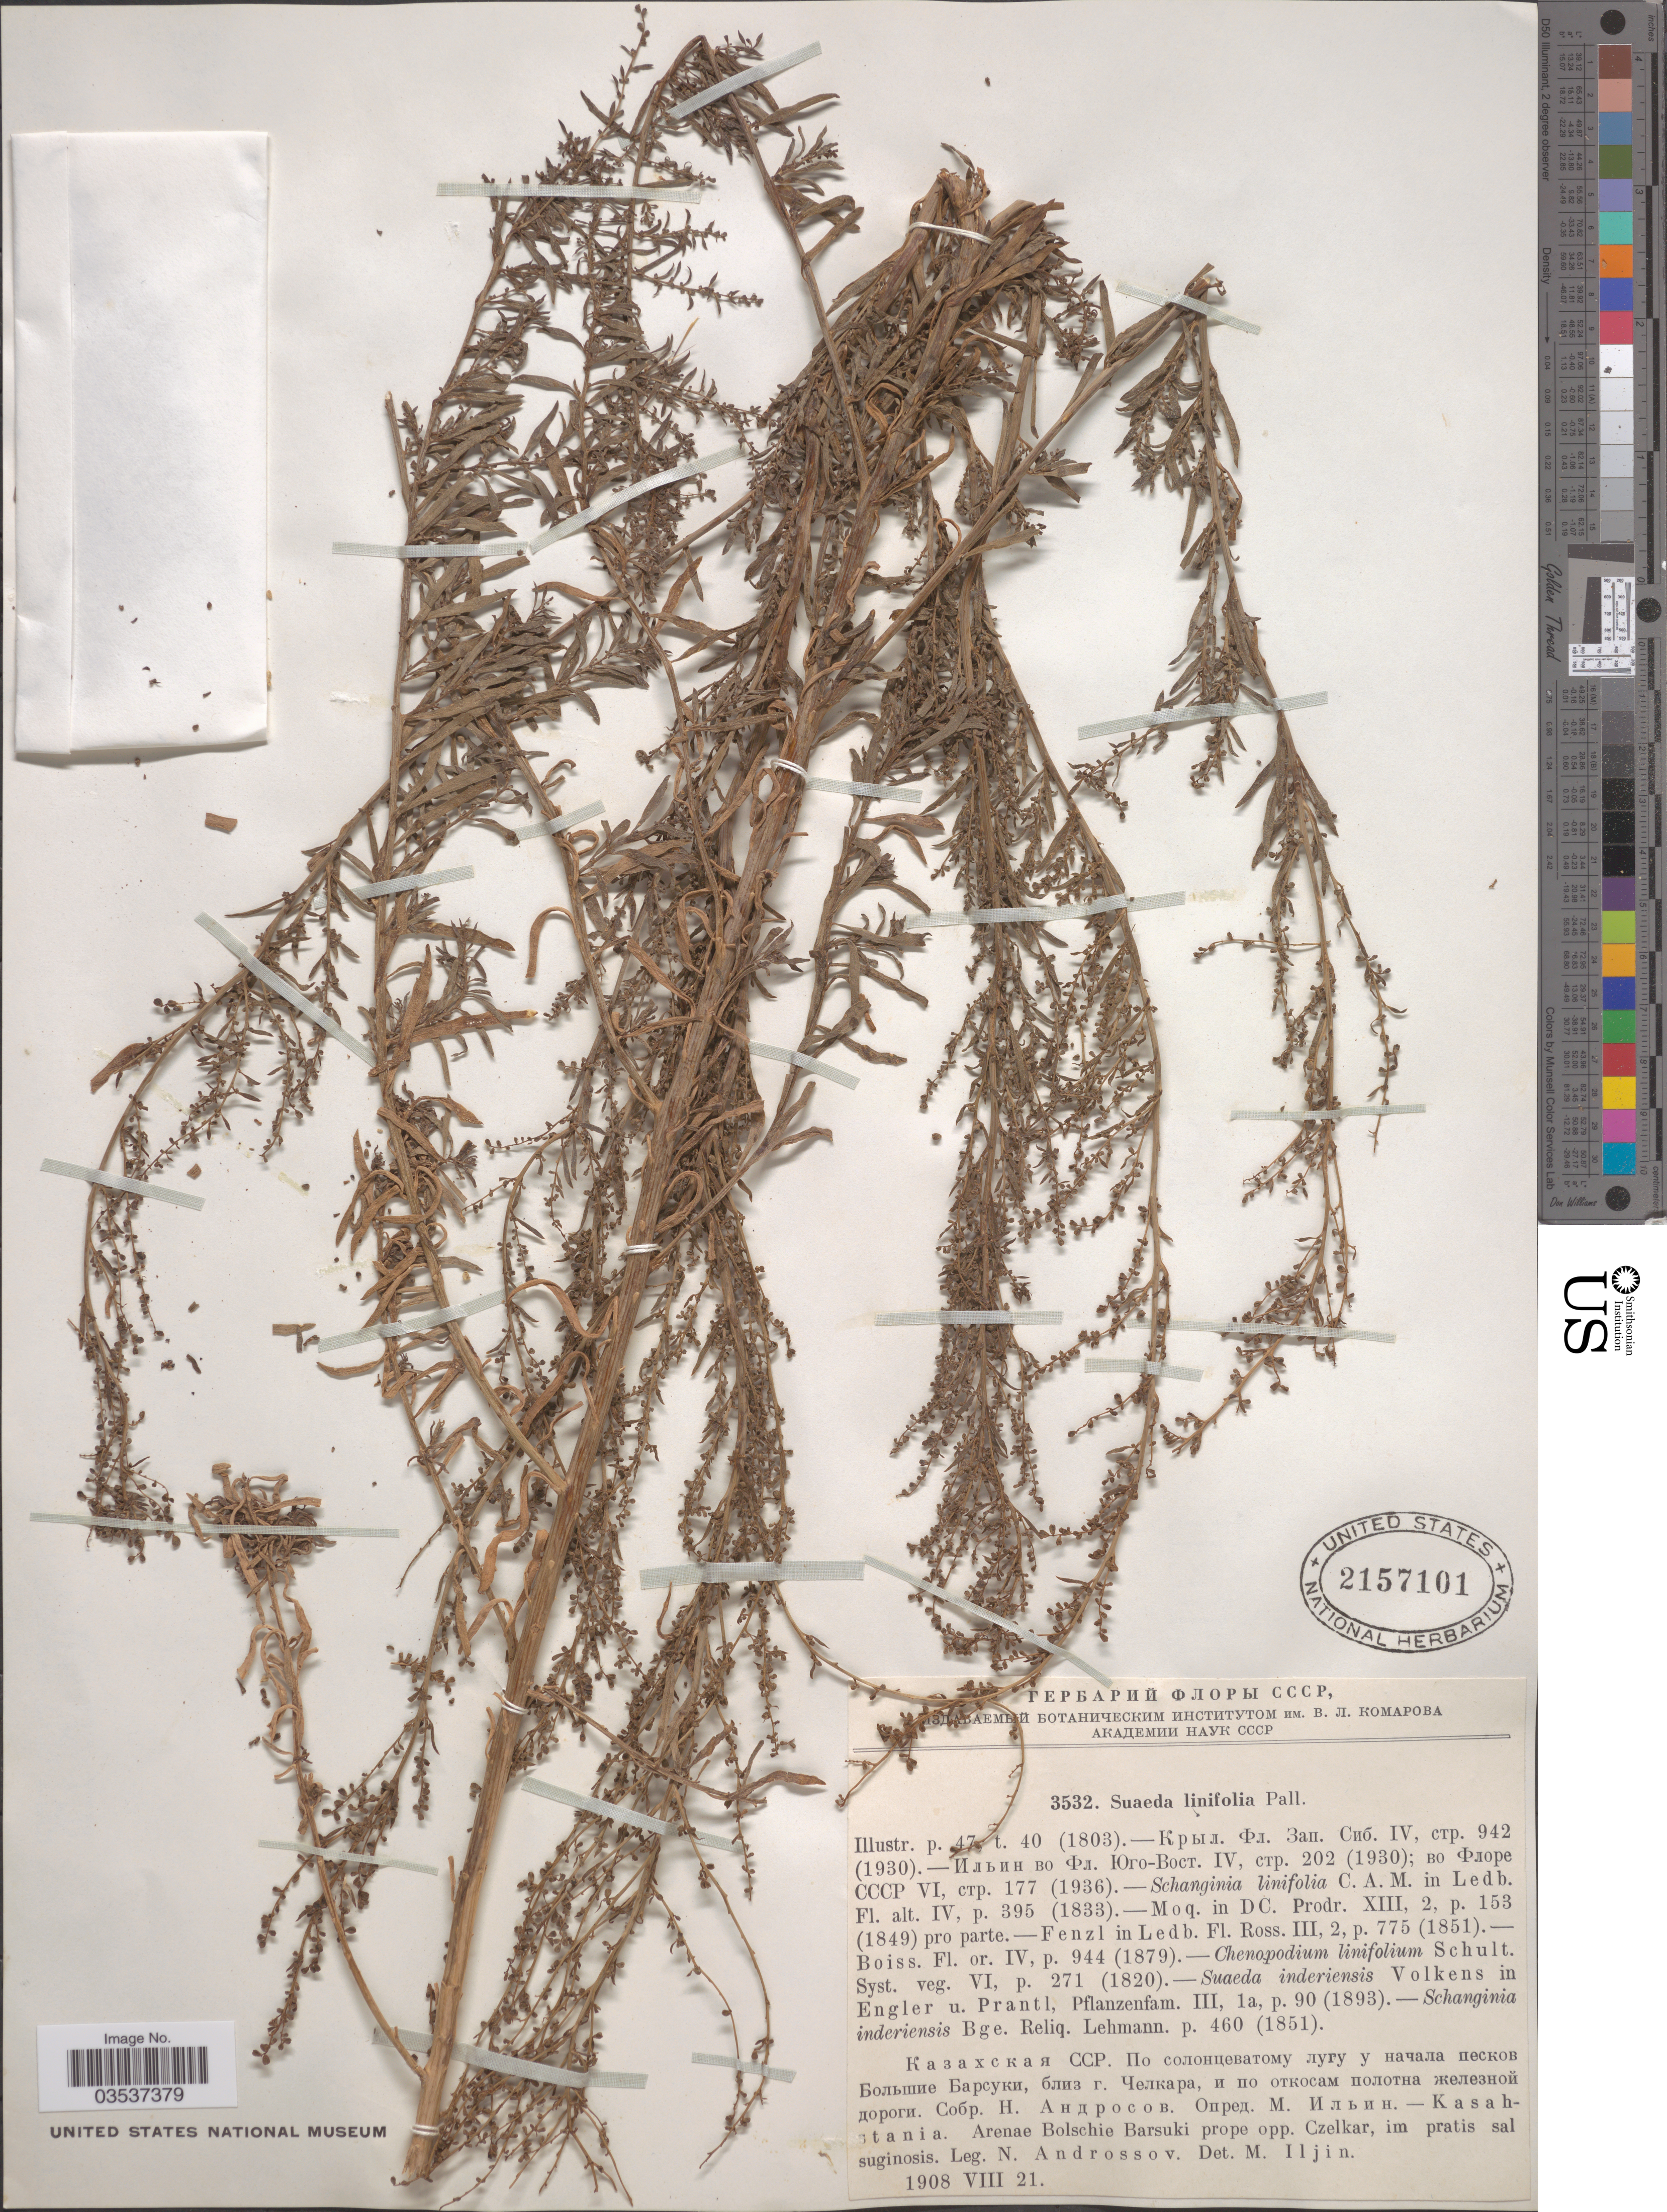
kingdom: Plantae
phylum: Tracheophyta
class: Magnoliopsida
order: Caryophyllales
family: Amaranthaceae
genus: Suaeda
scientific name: Suaeda linifolia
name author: Pall.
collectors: N. Androssov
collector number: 3532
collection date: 1908-08-21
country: Kazakhstan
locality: Arenae Bolschie Barsuki prope opp. Czelkar.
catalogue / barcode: US 2157101